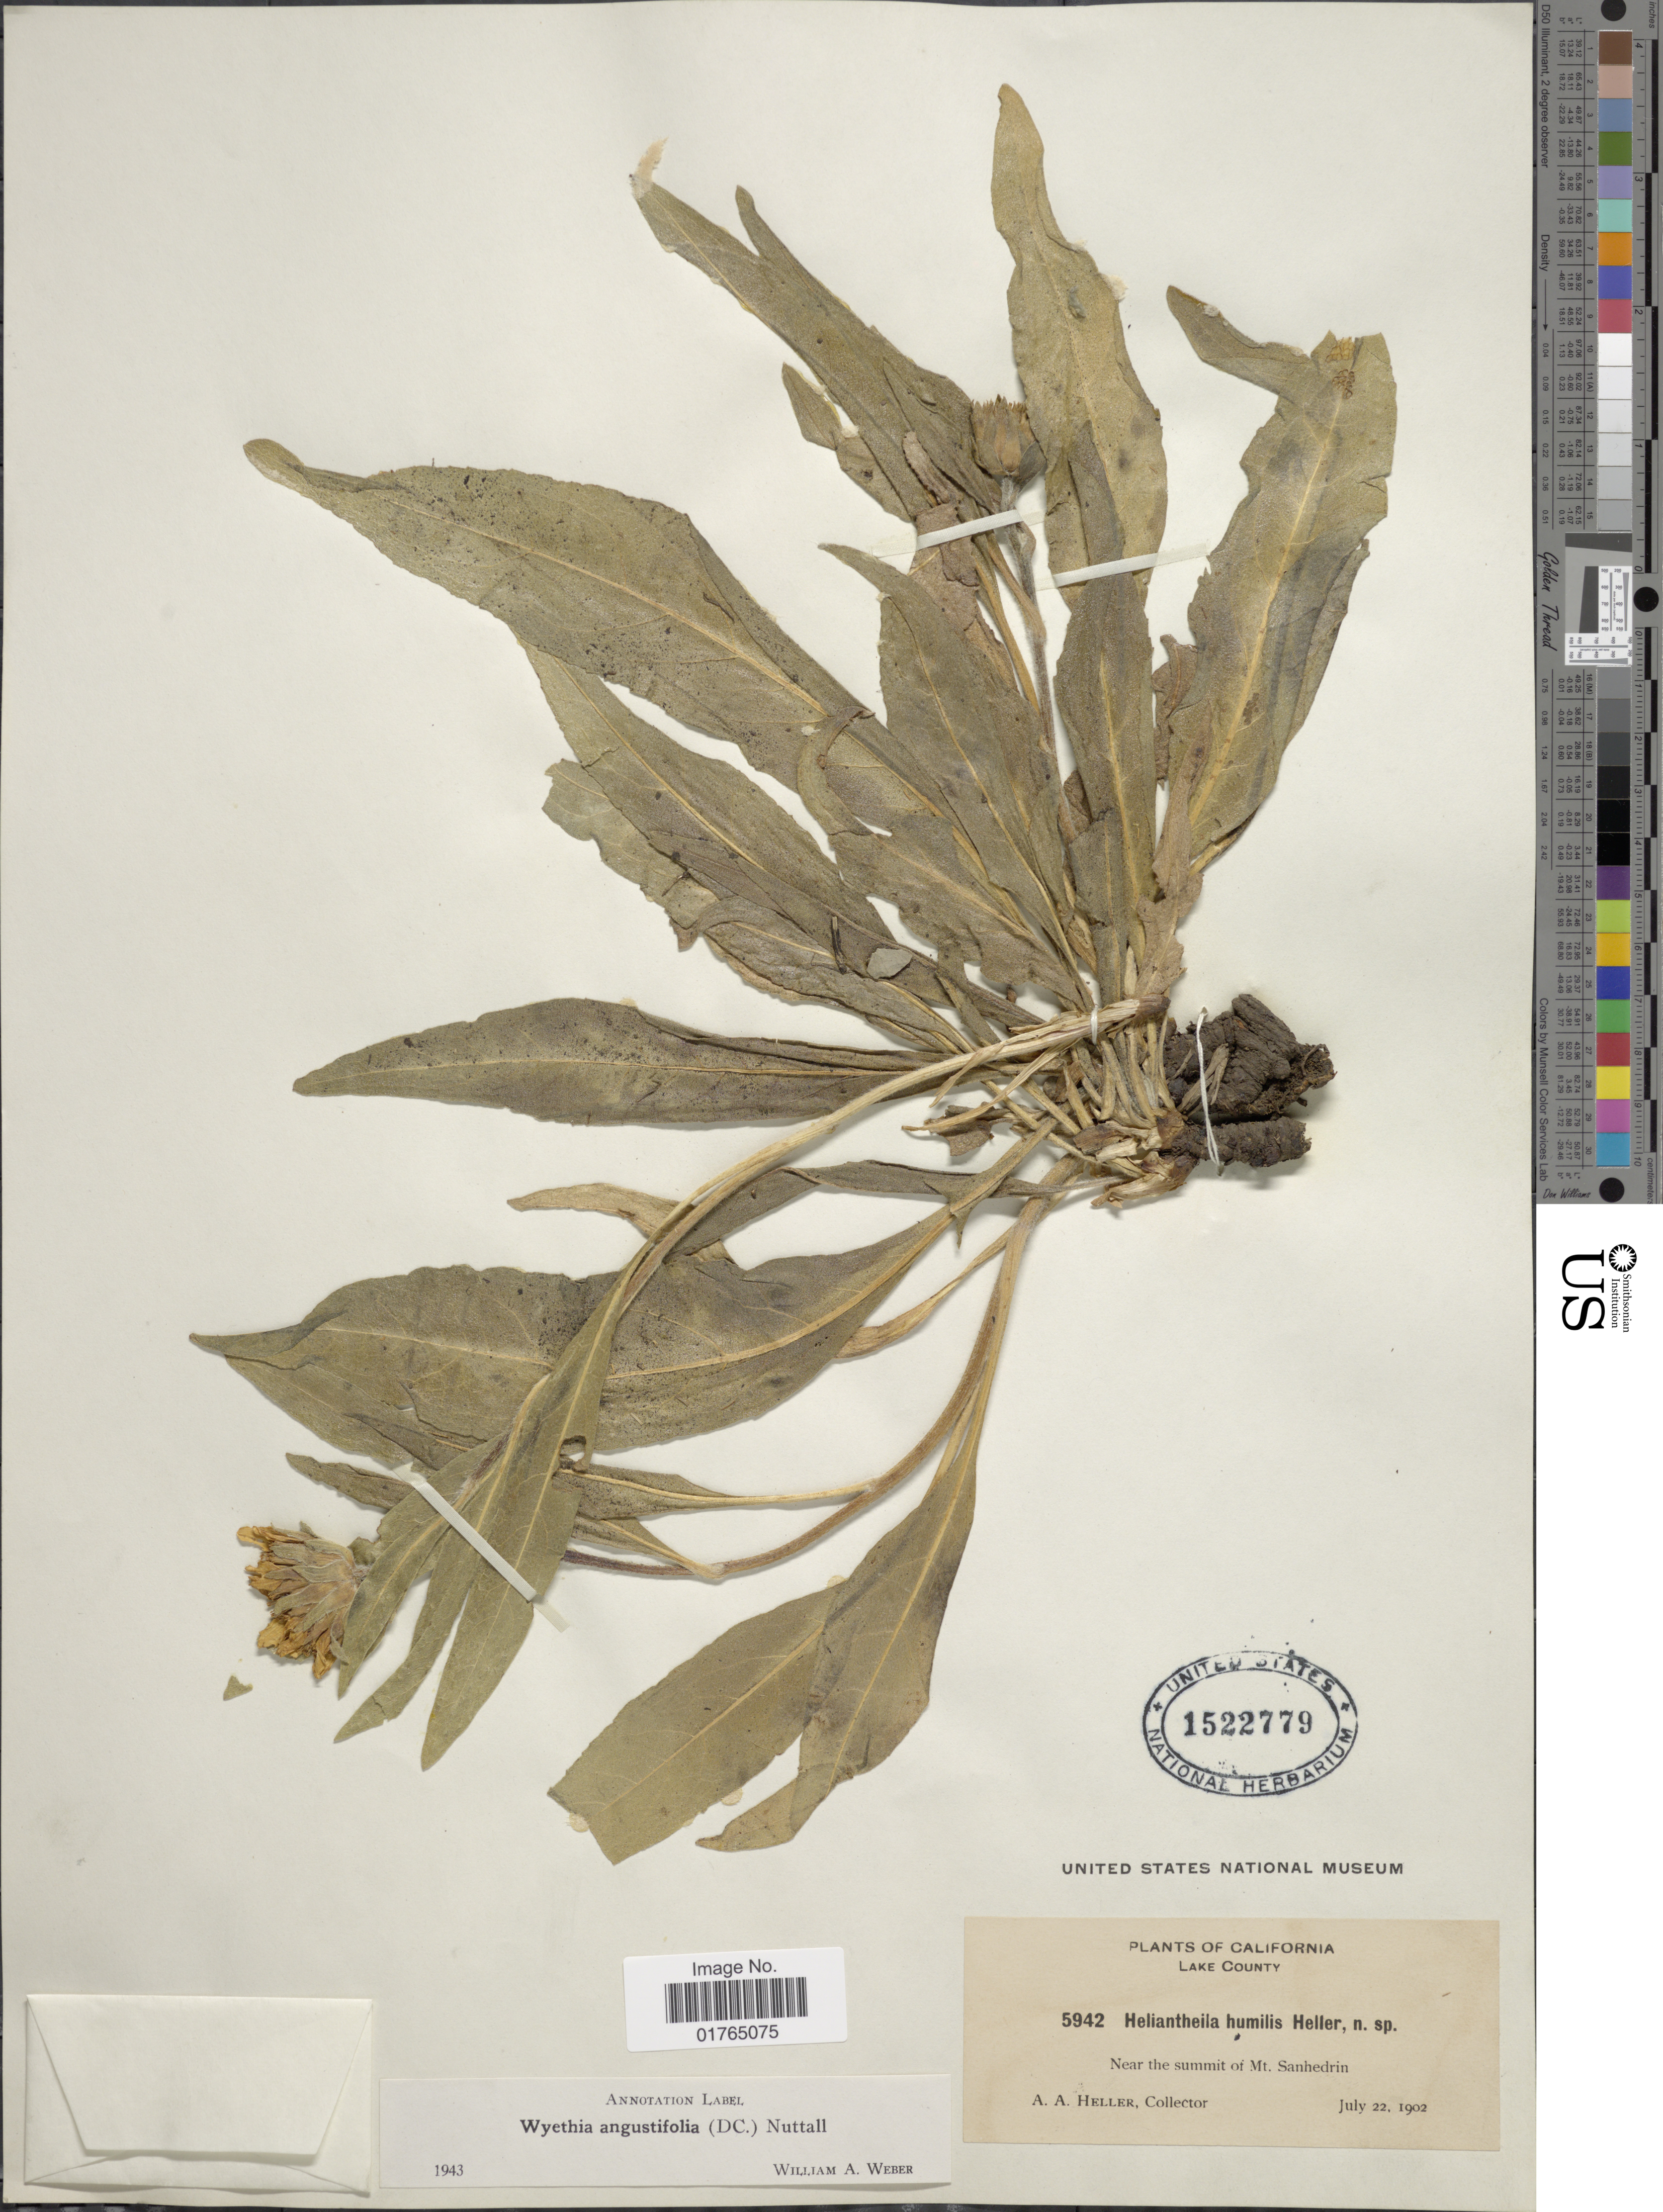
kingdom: Plantae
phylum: Tracheophyta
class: Magnoliopsida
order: Asterales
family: Asteraceae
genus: Wyethia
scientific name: Wyethia angustifolia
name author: (DC.) Nutt.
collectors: A. A. Heller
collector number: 5942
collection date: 1902-07-22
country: United States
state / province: California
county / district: Lake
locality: Lake County, near the summit of Mt. Sanhedrin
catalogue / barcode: US 1522779